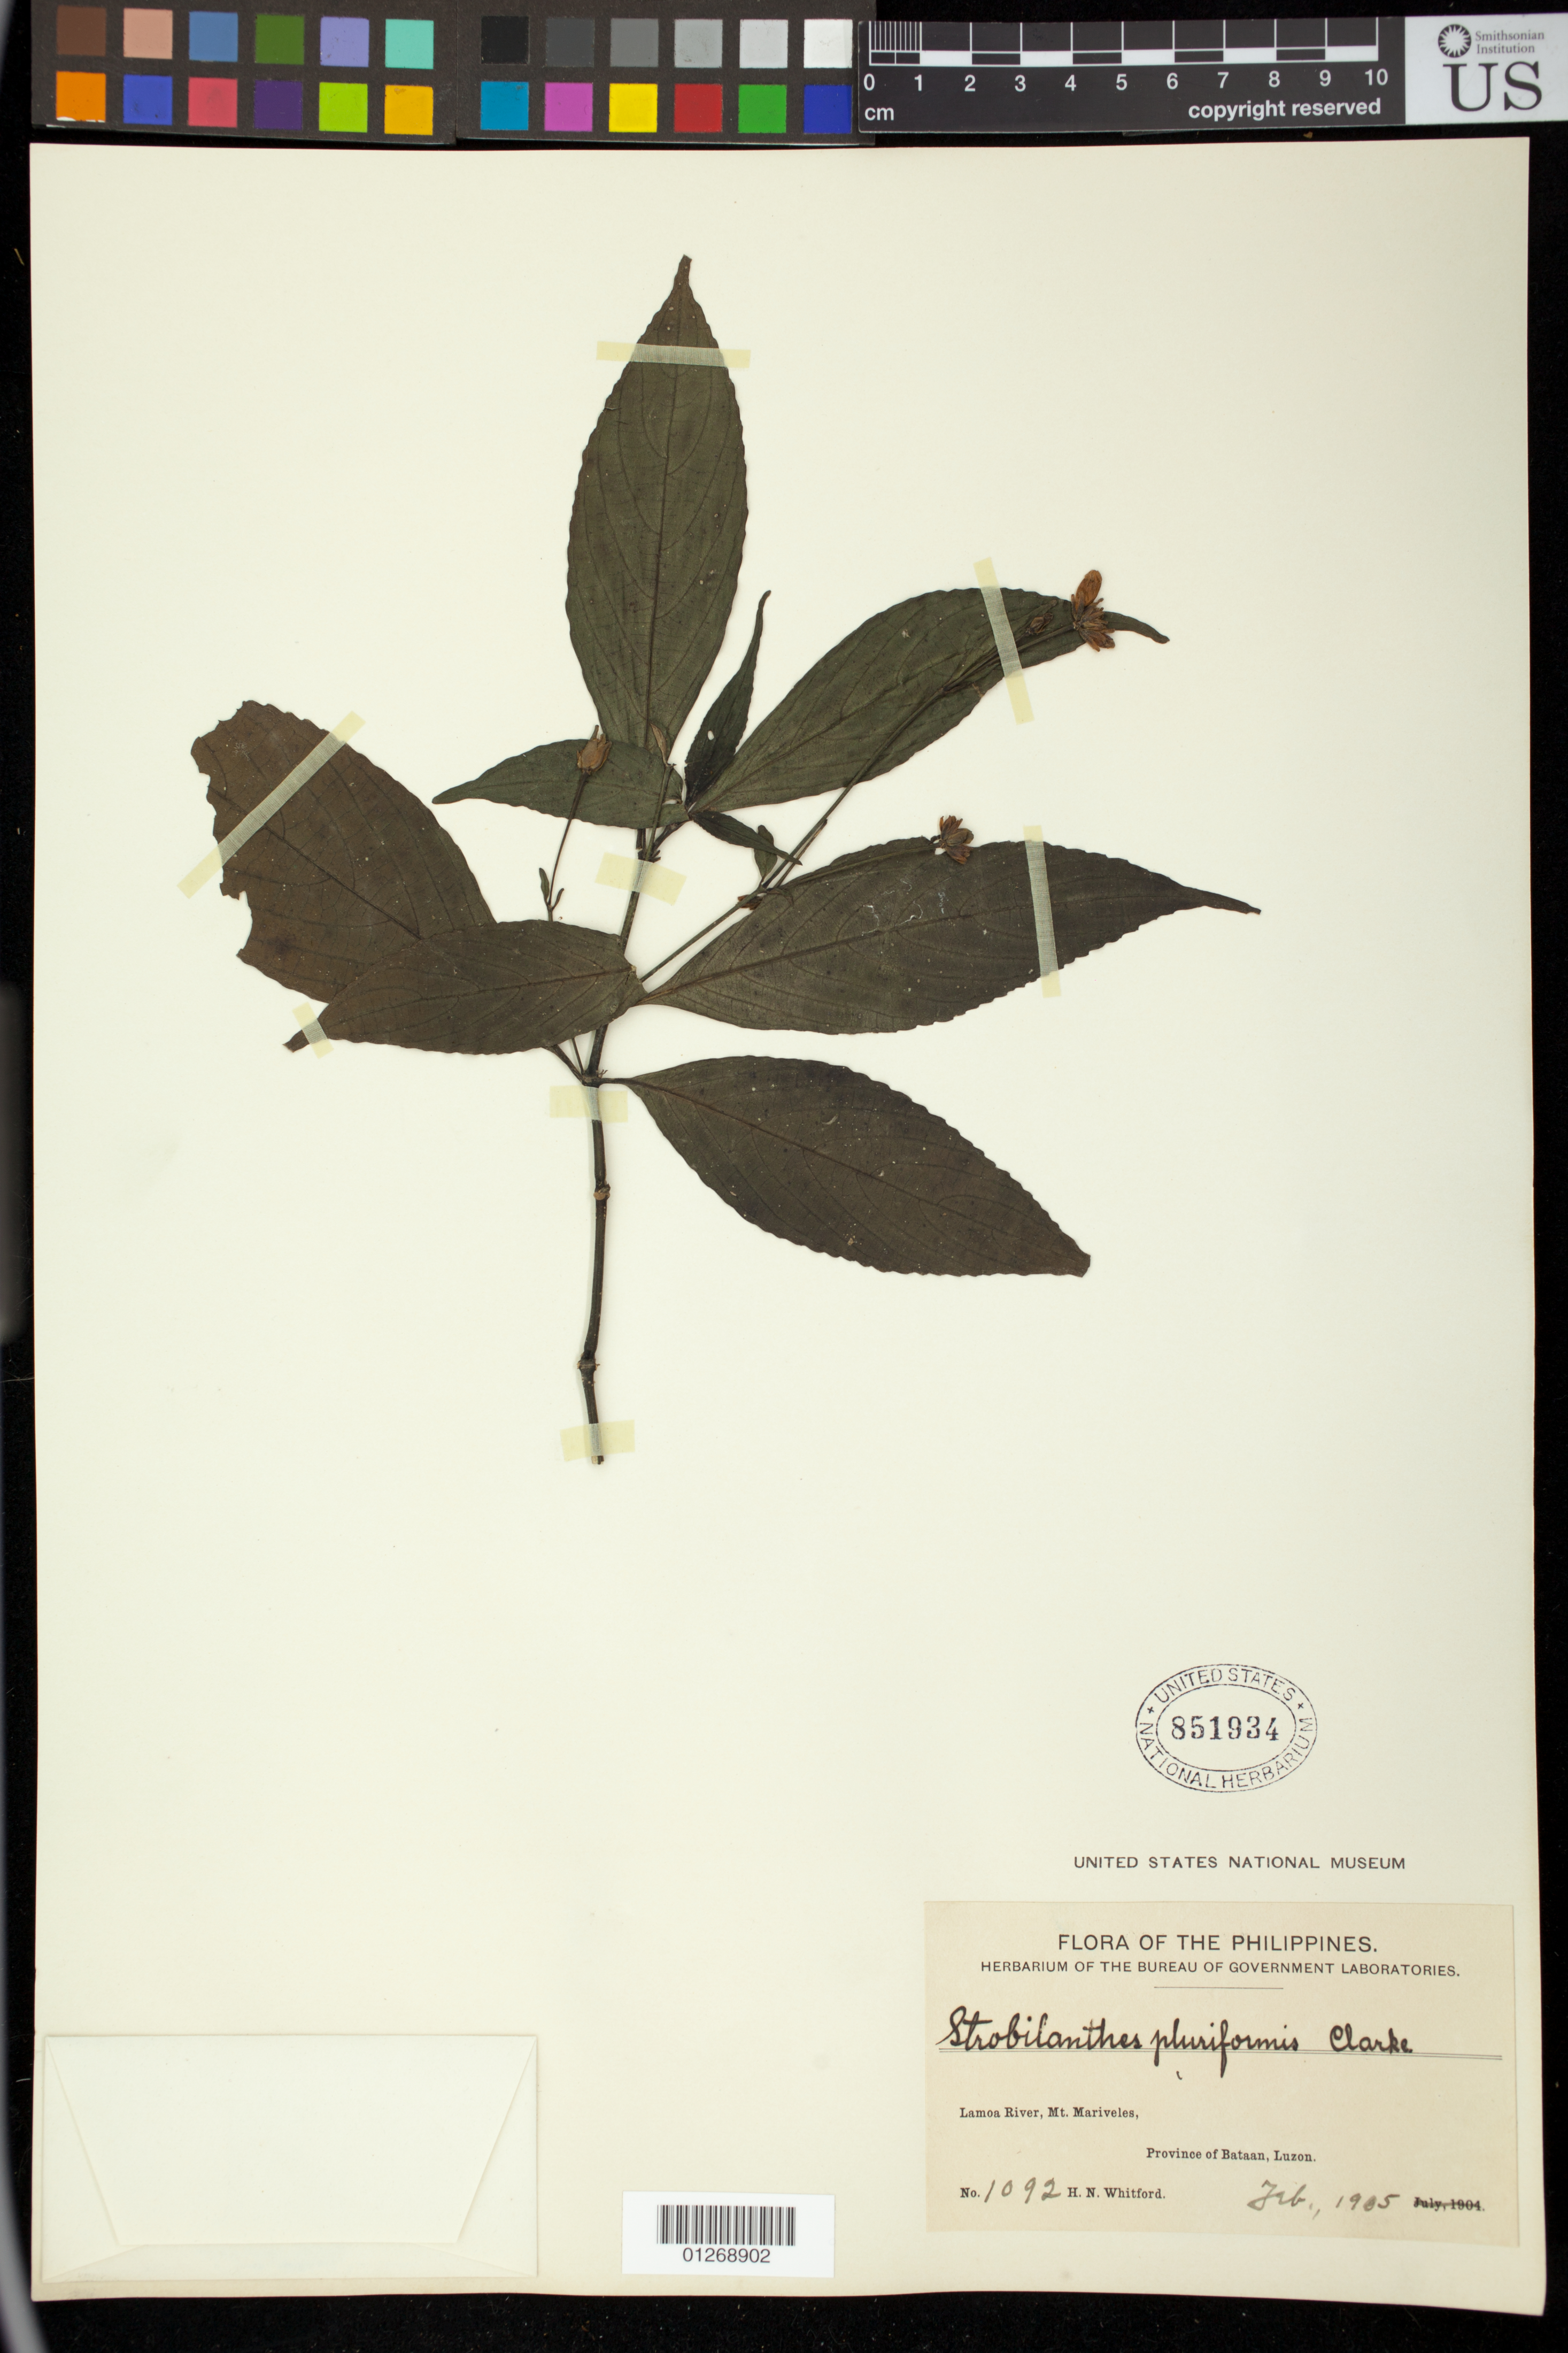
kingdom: Plantae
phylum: Tracheophyta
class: Magnoliopsida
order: Lamiales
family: Acanthaceae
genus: Strobilanthes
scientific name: Strobilanthes pluriformis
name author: C.B. Clarke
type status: Isosyntype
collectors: H. N. Whitford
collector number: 1092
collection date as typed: Feb 1905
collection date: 1905-02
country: Philippines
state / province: Central Luzon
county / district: Bataan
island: Luzon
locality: Lamao River, Mt Mariveles, Province of Bataan, Luzon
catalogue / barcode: US 851934